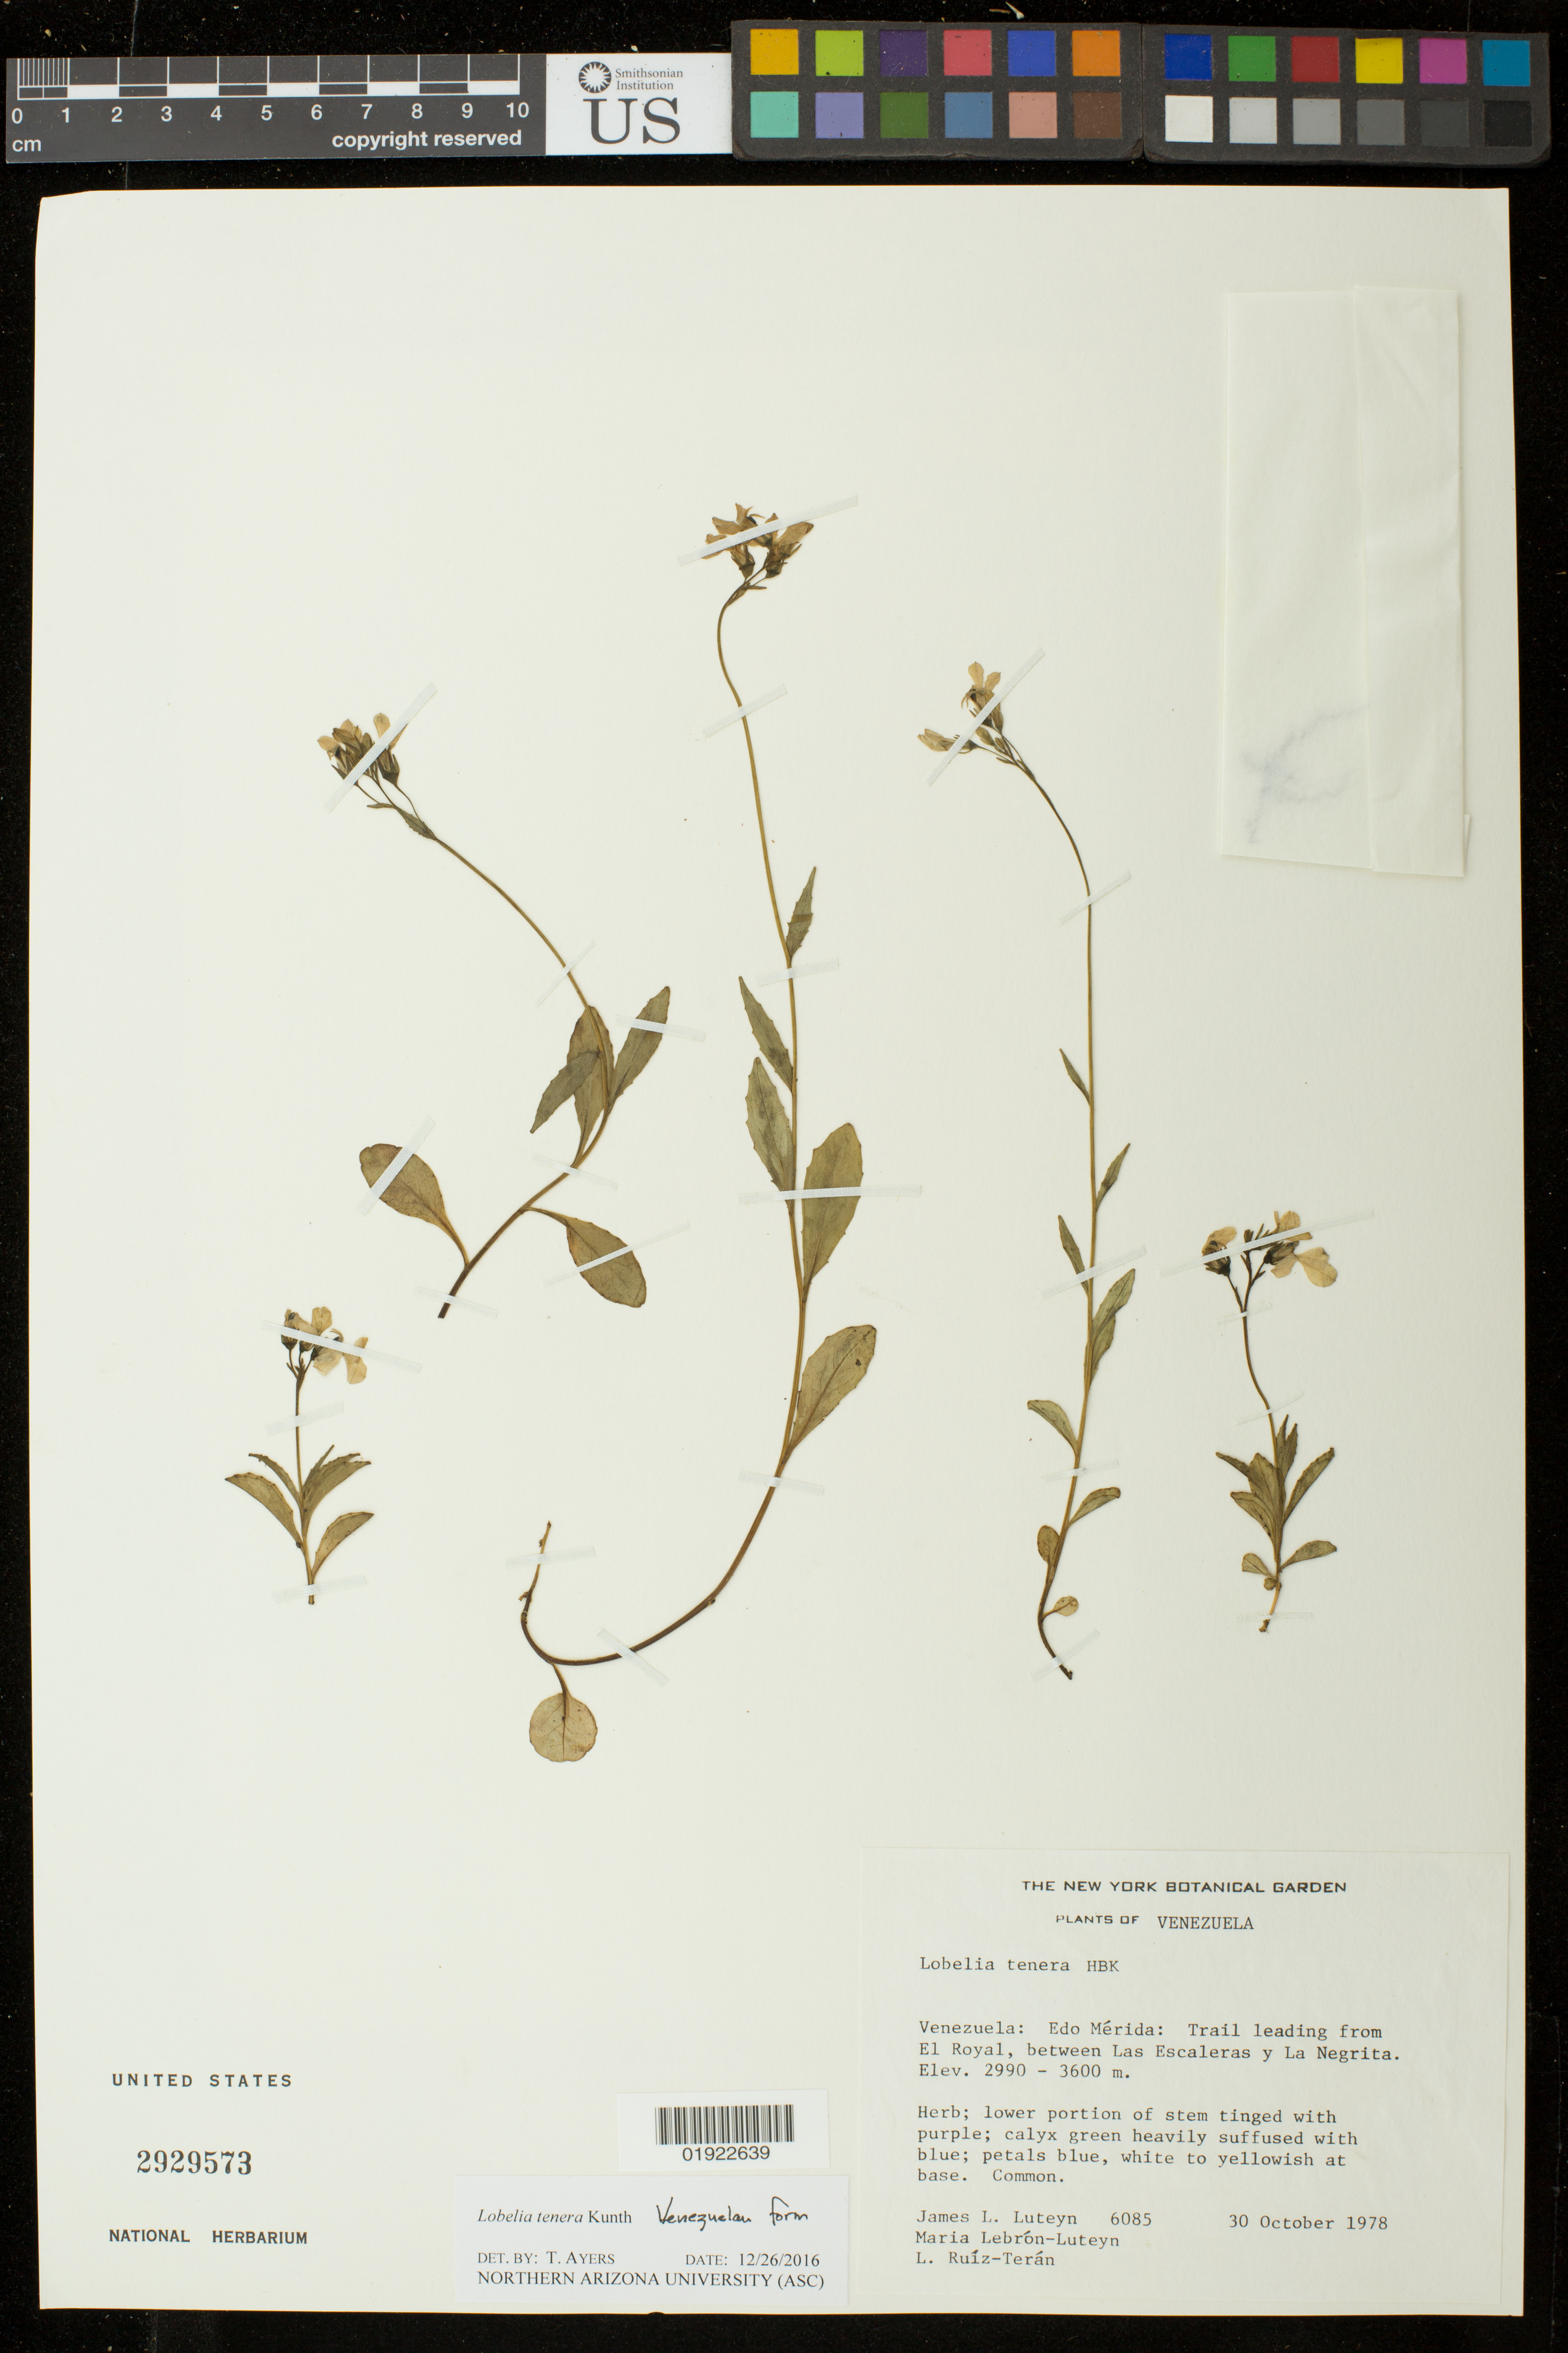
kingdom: Plantae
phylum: Tracheophyta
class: Magnoliopsida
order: Asterales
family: Campanulaceae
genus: Lobelia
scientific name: Lobelia tenera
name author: Kunth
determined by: Ayers, Tina J.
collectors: J. L. Luteyn, M. L. Lebrón-Luteyn & L. E. Ruíz-Terán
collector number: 6085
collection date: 1978-10-30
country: Venezuela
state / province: Mérida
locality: Trail leading from El Royal, between Las Escaleras y La Negrita.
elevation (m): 2990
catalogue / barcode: US 2929573